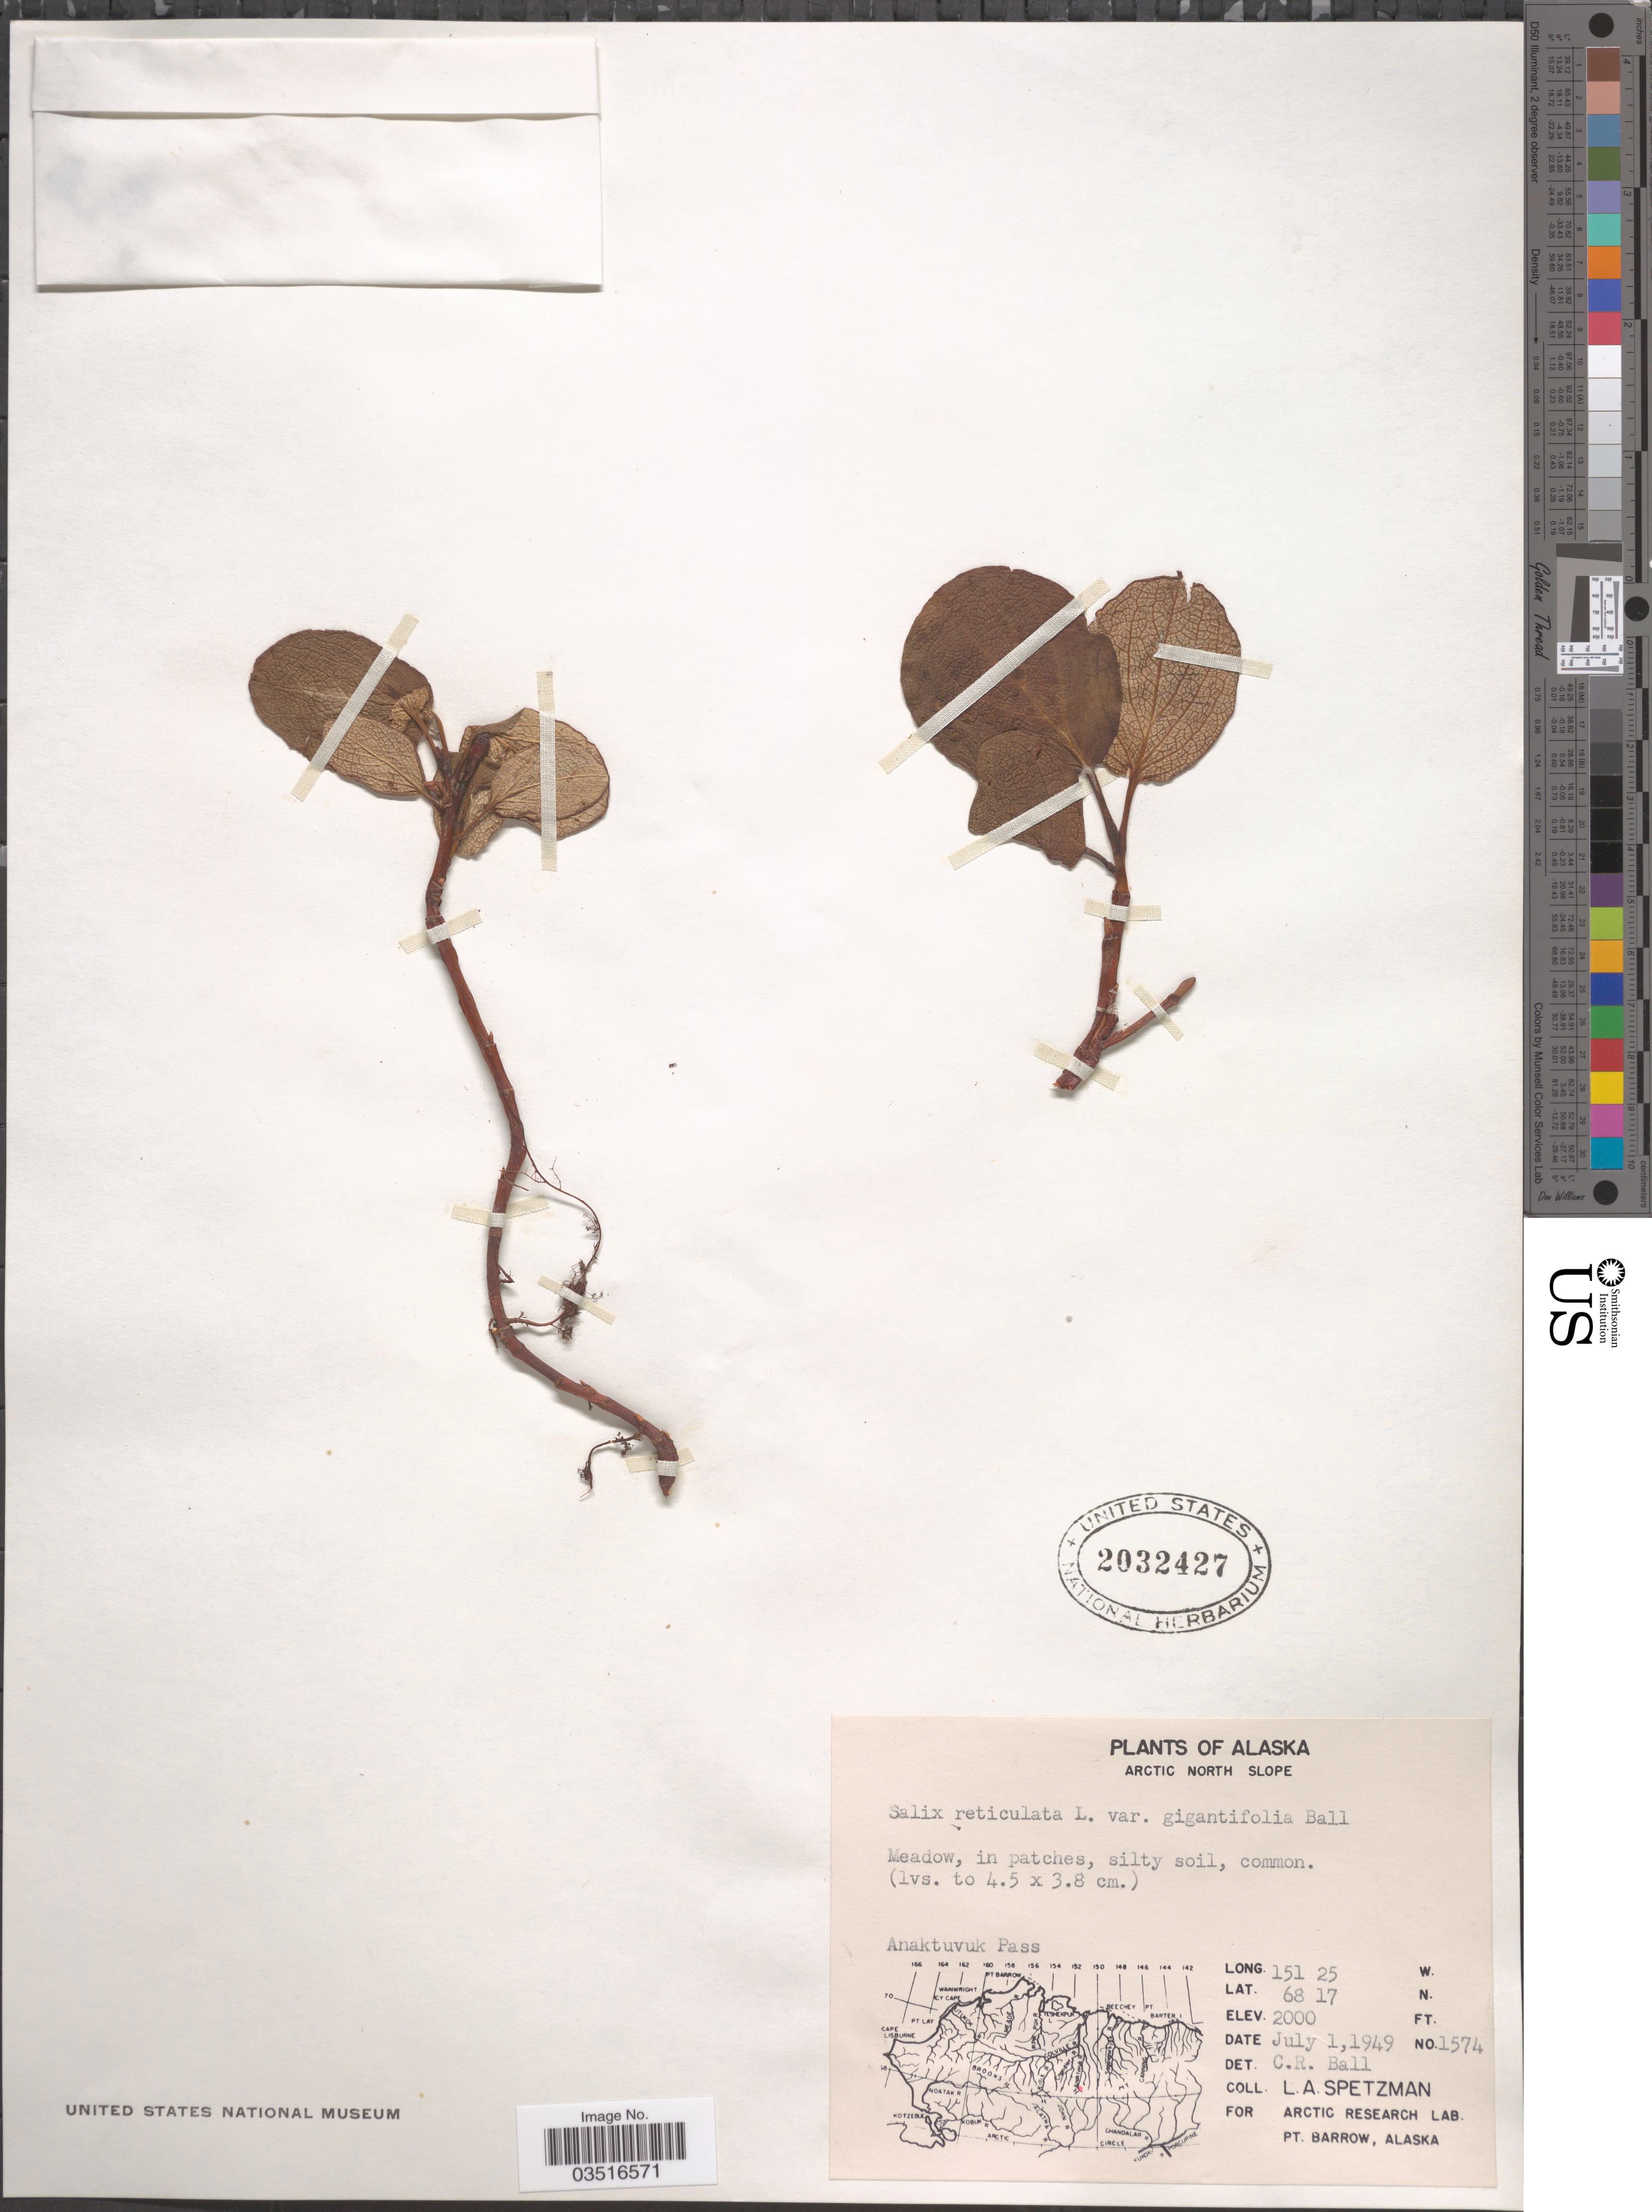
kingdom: Plantae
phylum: Tracheophyta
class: Magnoliopsida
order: Malpighiales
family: Salicaceae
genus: Salix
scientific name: Salix reticulata var. gigantifolia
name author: C.R. Ball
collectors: L. Spetzman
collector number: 1574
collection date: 1949-07-01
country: United States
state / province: Alaska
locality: Arctic North Slope. Anaktuvuk Pass.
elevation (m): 610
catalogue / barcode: US 2032427